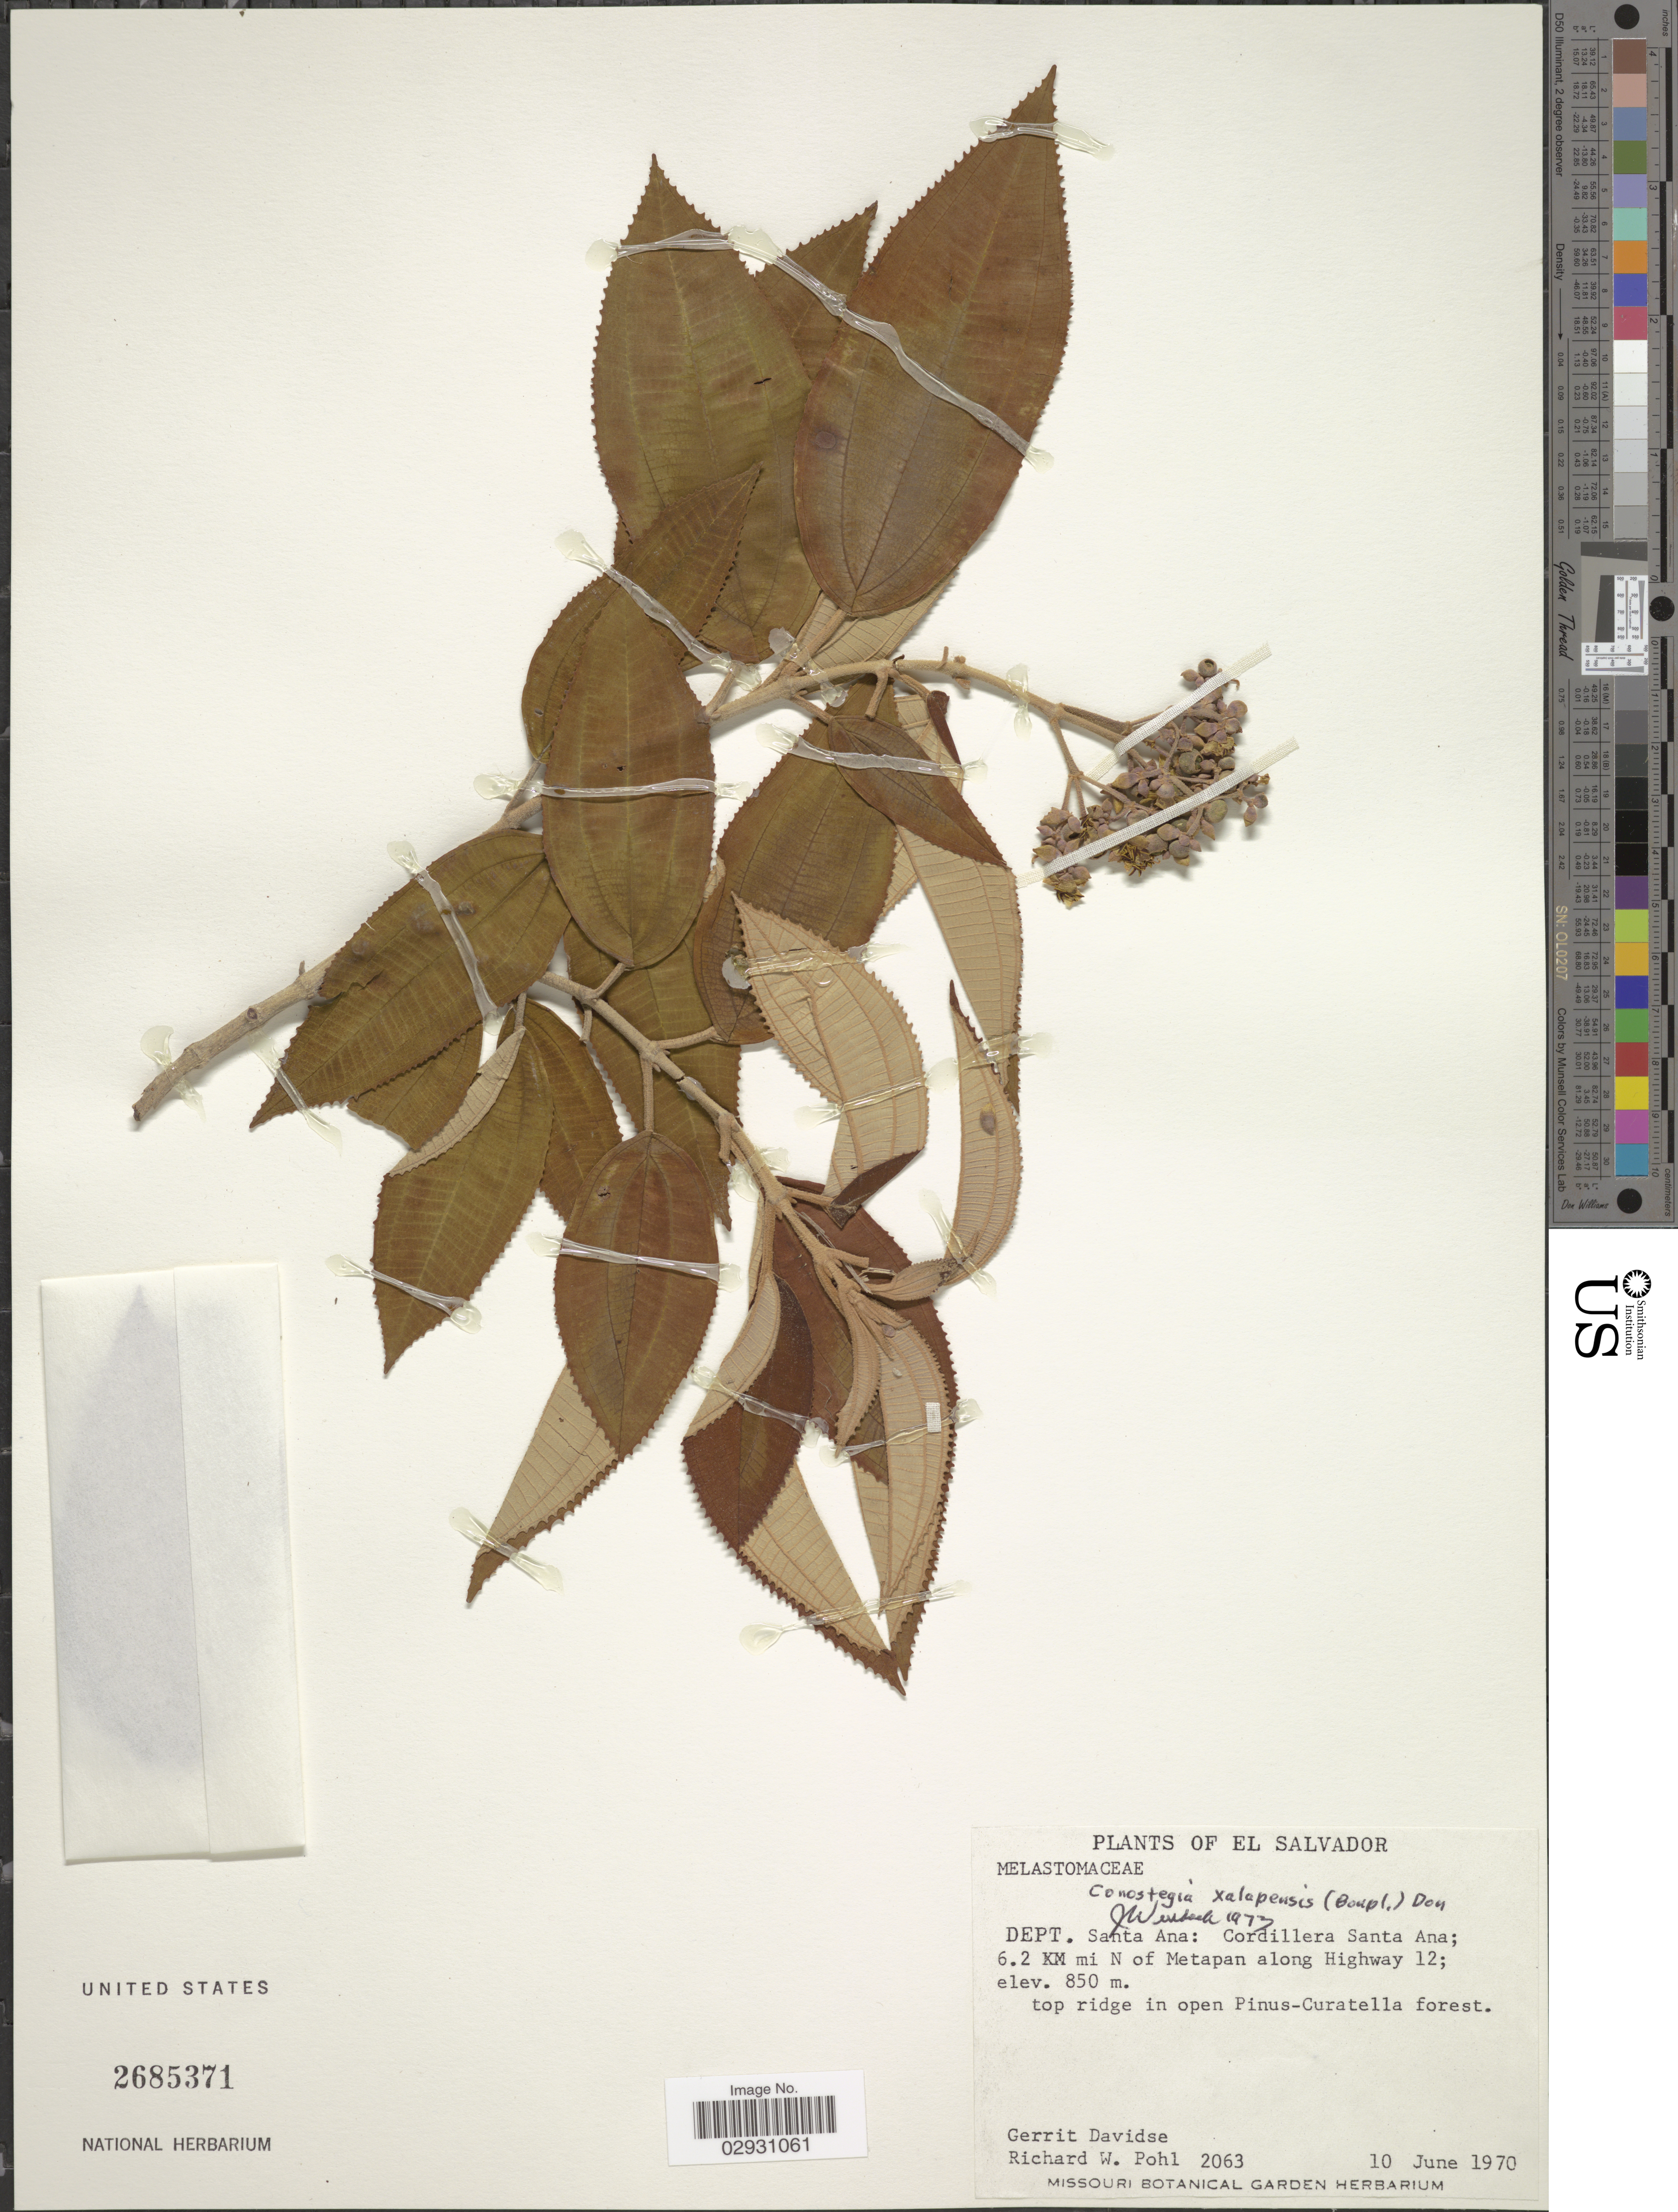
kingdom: Plantae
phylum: Tracheophyta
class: Magnoliopsida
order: Myrtales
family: Melastomataceae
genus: Conostegia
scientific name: Conostegia quadrangularis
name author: Schltdl. ex Steud.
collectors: G. Davidse & R. W. Pohl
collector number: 2063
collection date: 1970-06-10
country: El Salvador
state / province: Santa Ana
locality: Dept. Santa Ana: Cordillera Santa Ana; 6.2 KM mi N of Metapan along Highway 12.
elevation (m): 850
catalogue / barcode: US 2685371